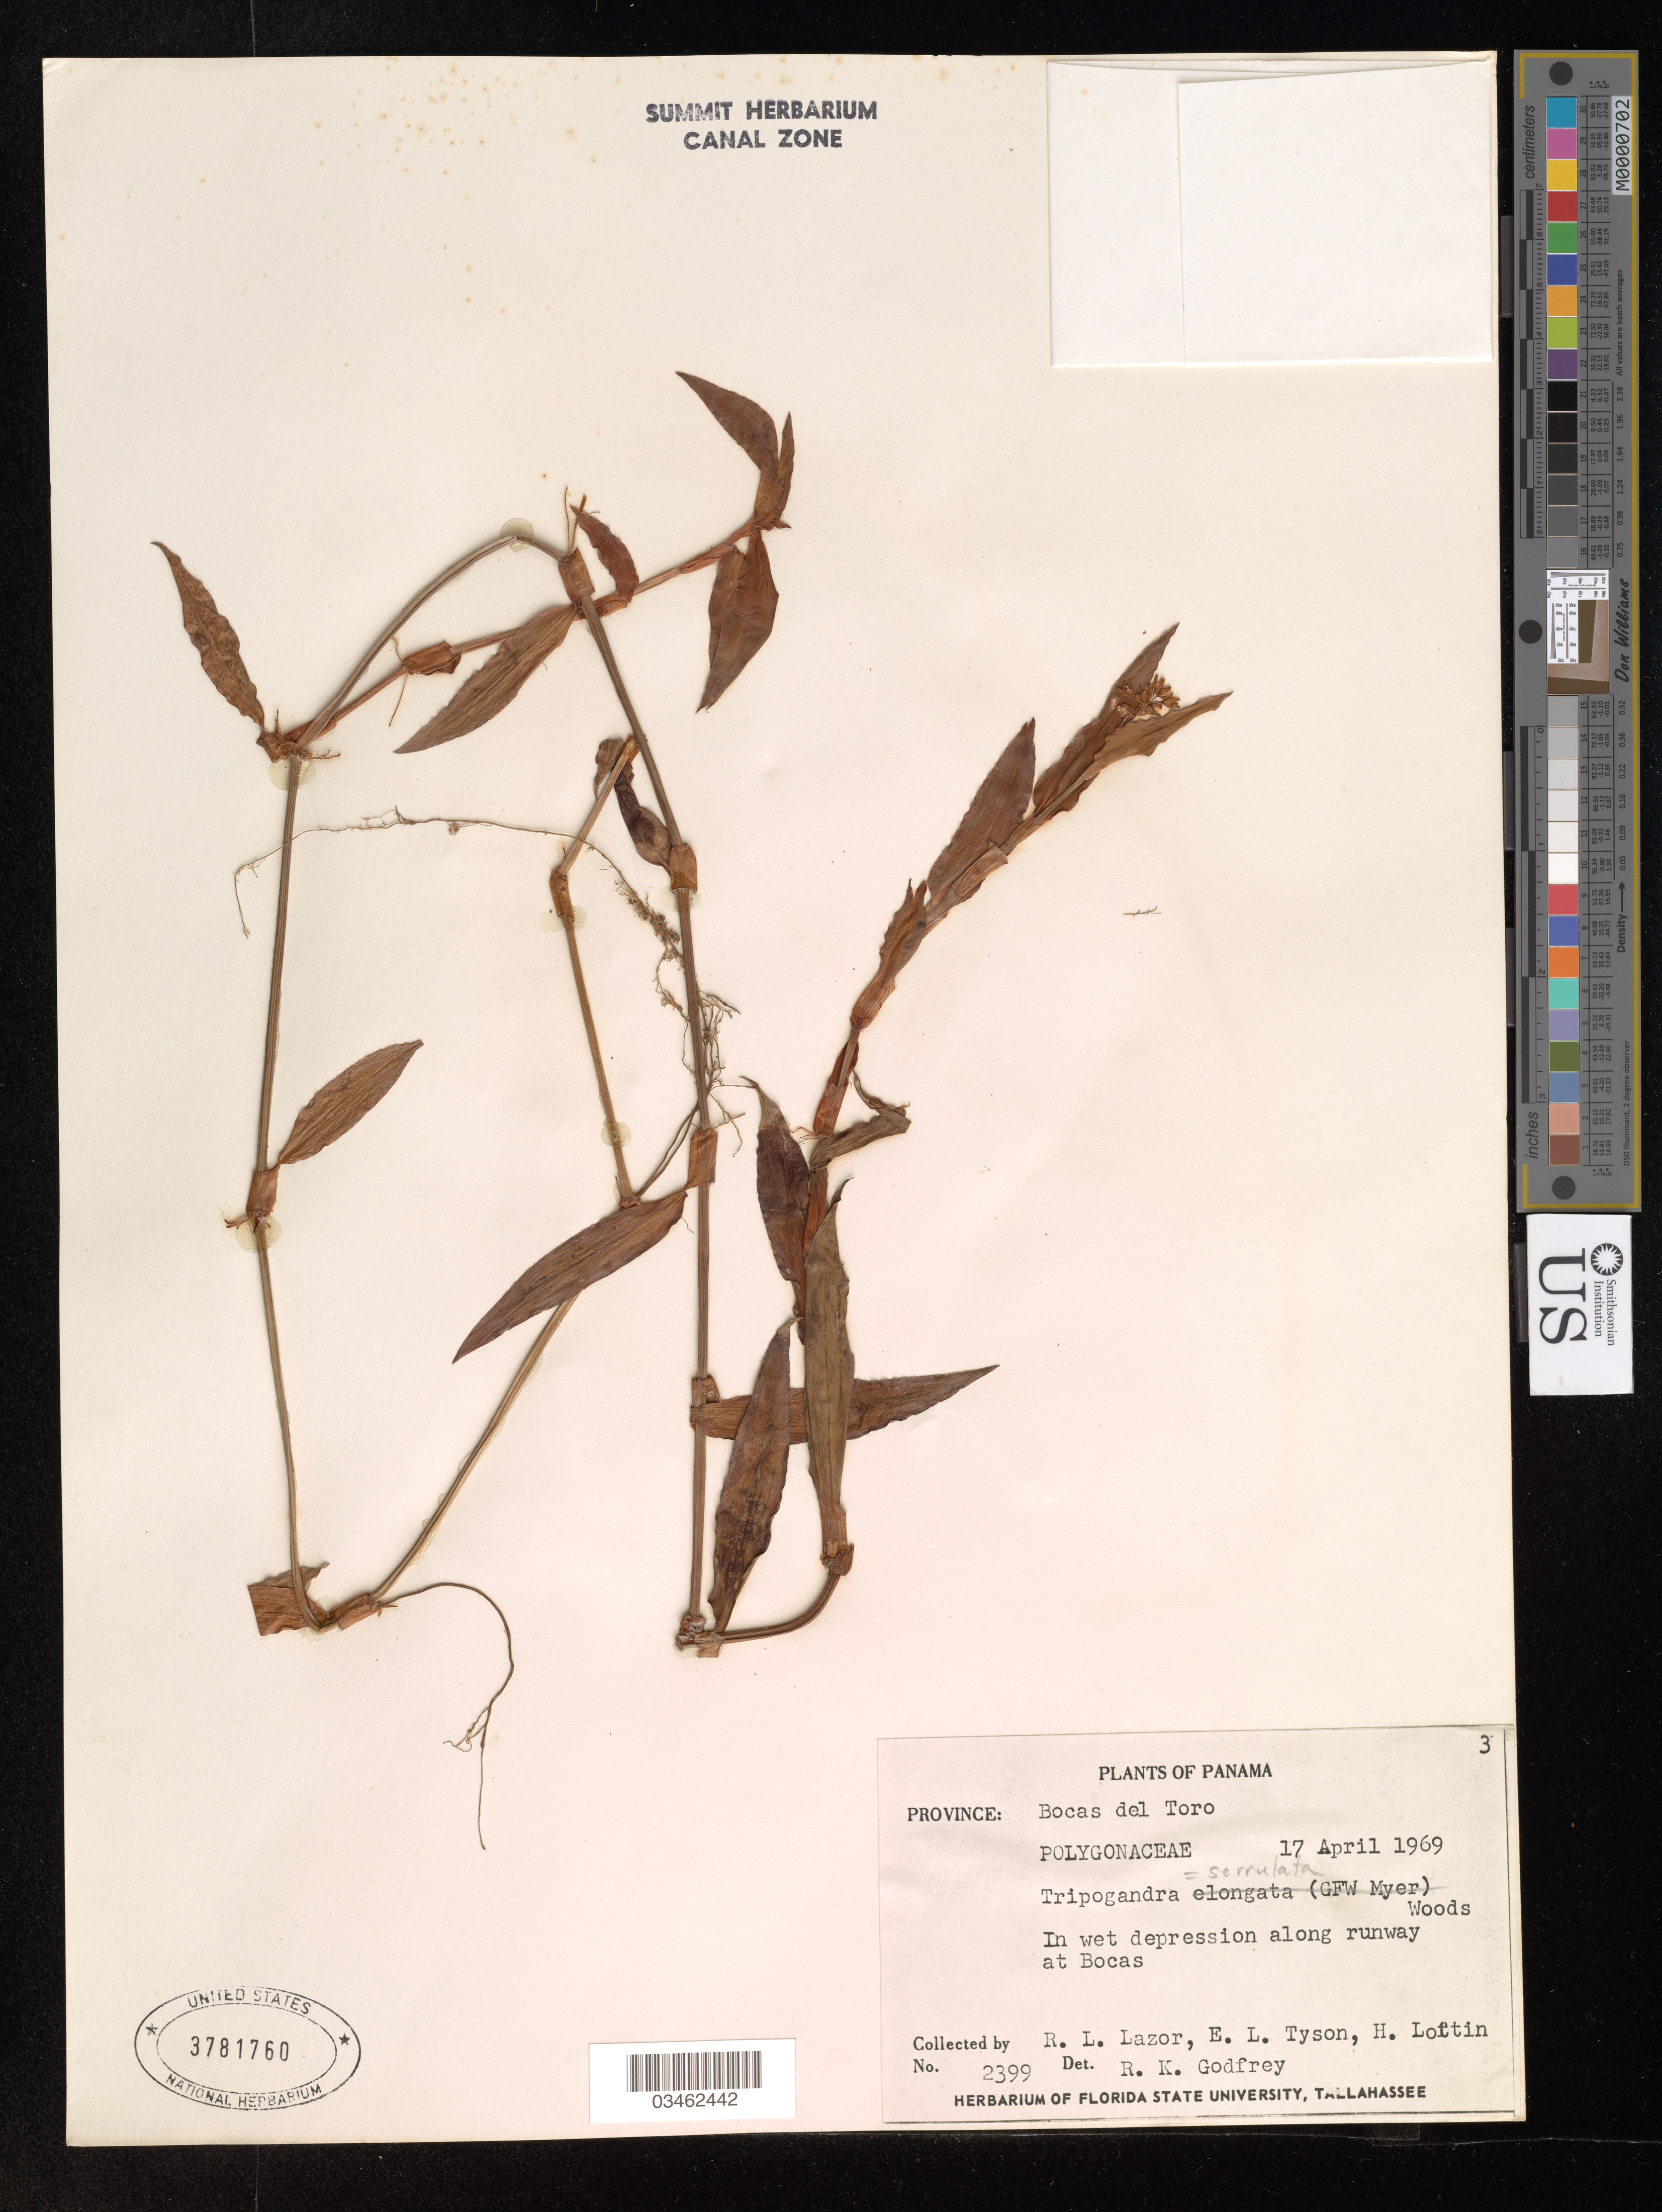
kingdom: Plantae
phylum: Tracheophyta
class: Liliopsida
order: Commelinales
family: Commelinaceae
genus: Tripogandra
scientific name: Tripogandra serrulata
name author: (Vahl) Handlos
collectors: R. L. Lazor, E. L. Tyson & H. Loftin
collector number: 2399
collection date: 1969-04-17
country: Panama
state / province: Bocas del Toro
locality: In wet depression along runway at Bocas.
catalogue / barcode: US 3781760